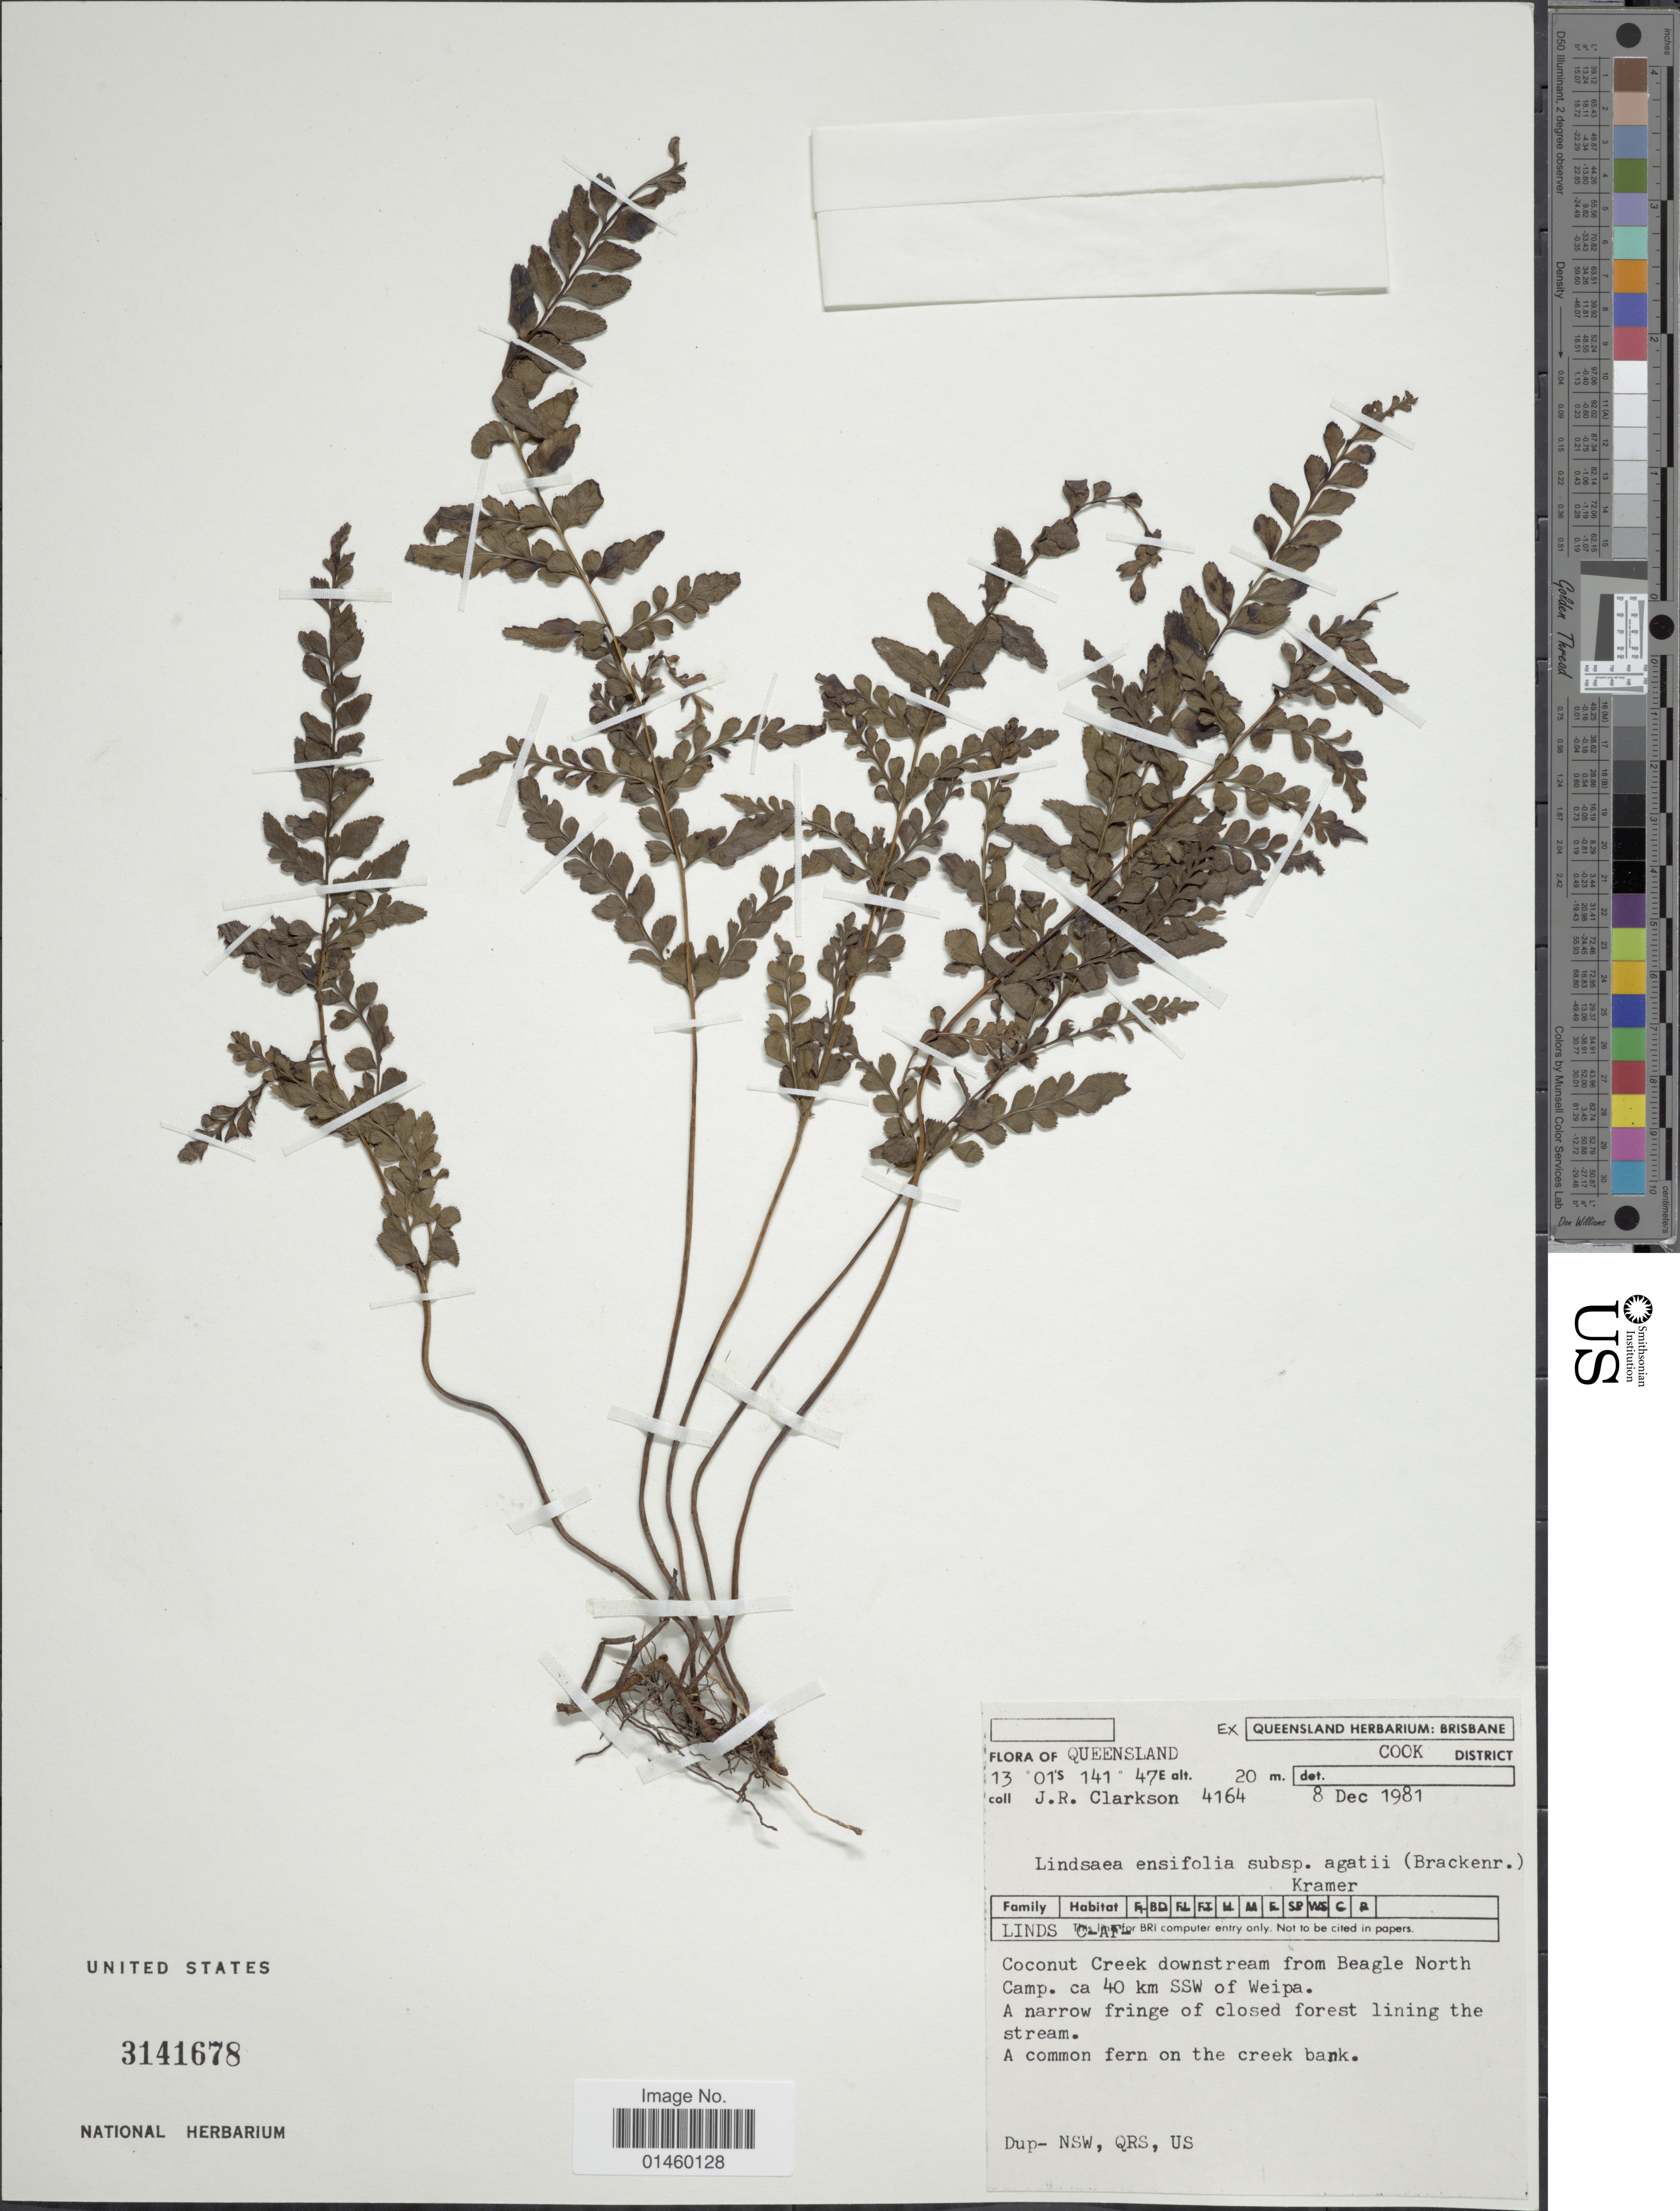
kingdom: Plantae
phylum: Tracheophyta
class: Polypodiopsida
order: Polypodiales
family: Lindsaeaceae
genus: Lindsaea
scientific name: Lindsaea ensifolia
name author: Sw.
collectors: J. Clarkson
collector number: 4164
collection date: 1981-12-08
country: Australia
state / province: Queensland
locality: Cook District. Coconut Creek downstream from Beagle North Camp. ca 40 km SSW of Weipa.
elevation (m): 20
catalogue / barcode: US 3141678